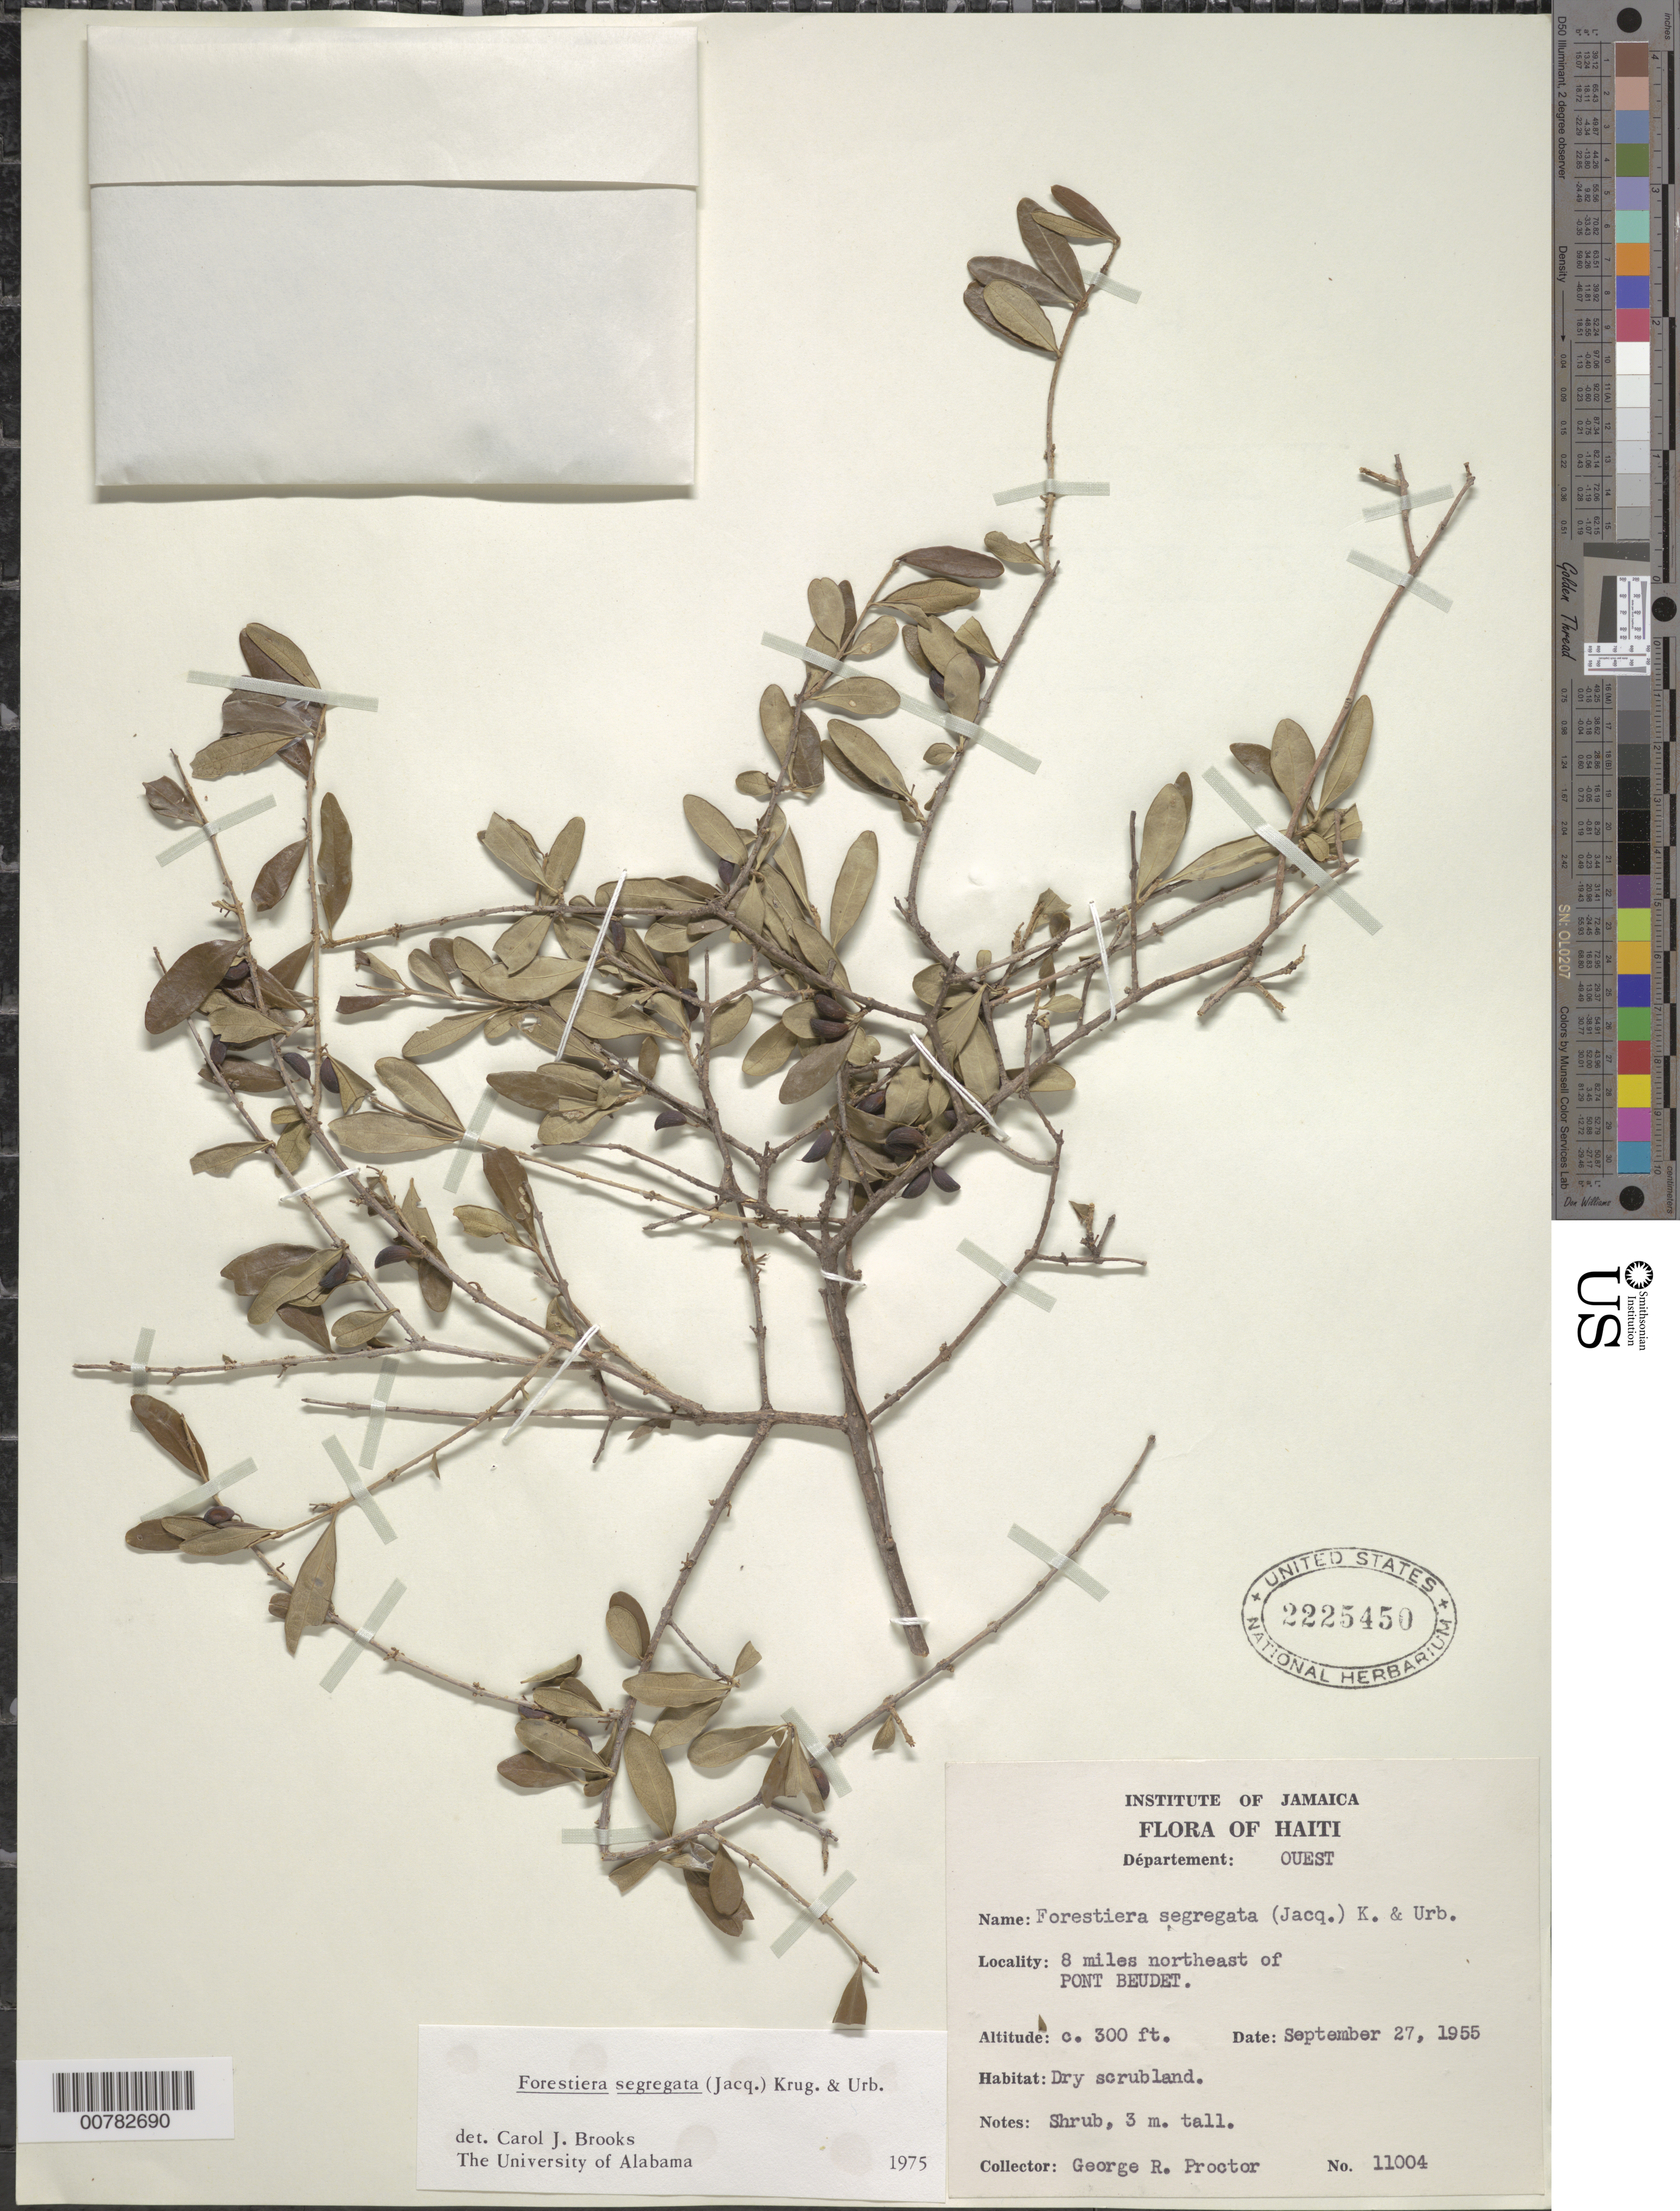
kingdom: Plantae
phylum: Tracheophyta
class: Magnoliopsida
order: Lamiales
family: Oleaceae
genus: Forestiera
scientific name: Forestiera segregata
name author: (Jacq.) Krug & Urb.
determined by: Brooks, Cecil J.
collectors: G. R. Proctor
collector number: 11004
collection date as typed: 27 Sep 1955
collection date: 1955-09-27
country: Haiti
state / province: Ouest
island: Hispaniola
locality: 8 miles northeast of Pont Beudet.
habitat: Dry scrubland.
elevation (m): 91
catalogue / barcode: US 2225450